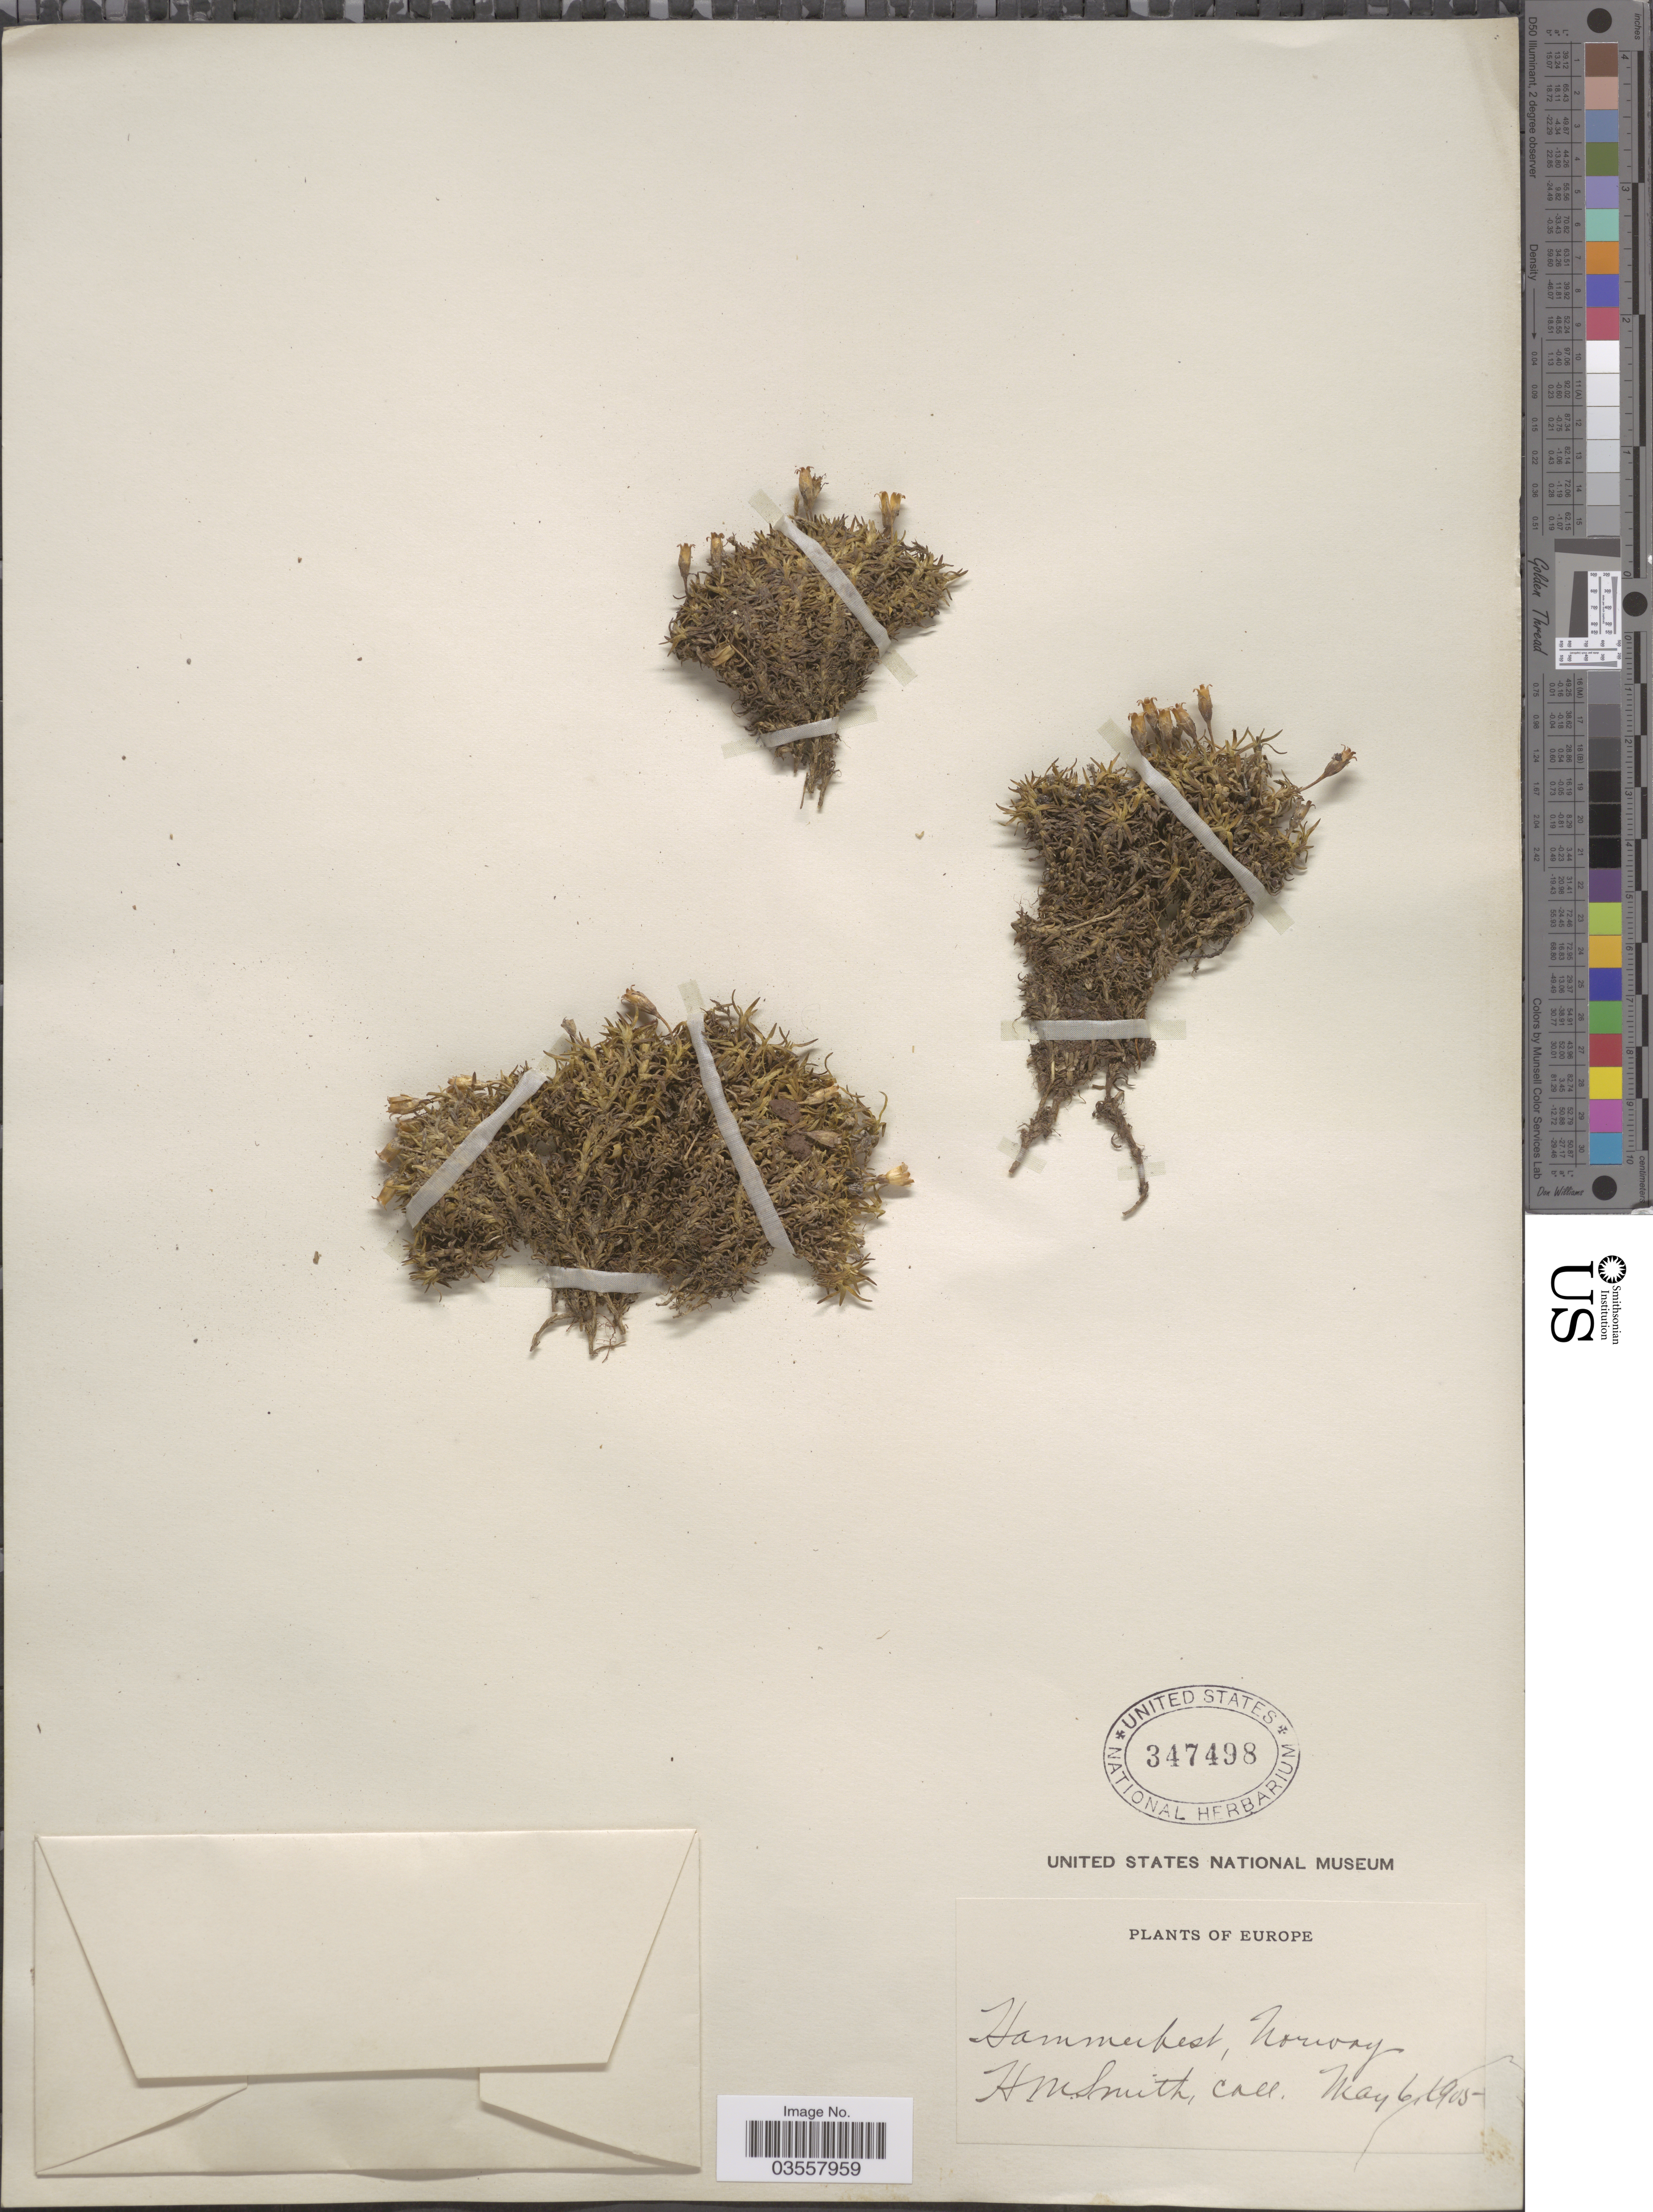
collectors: H. M. Smith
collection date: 1905-05-06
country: Norway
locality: Hammerfest.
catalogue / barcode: US 347498